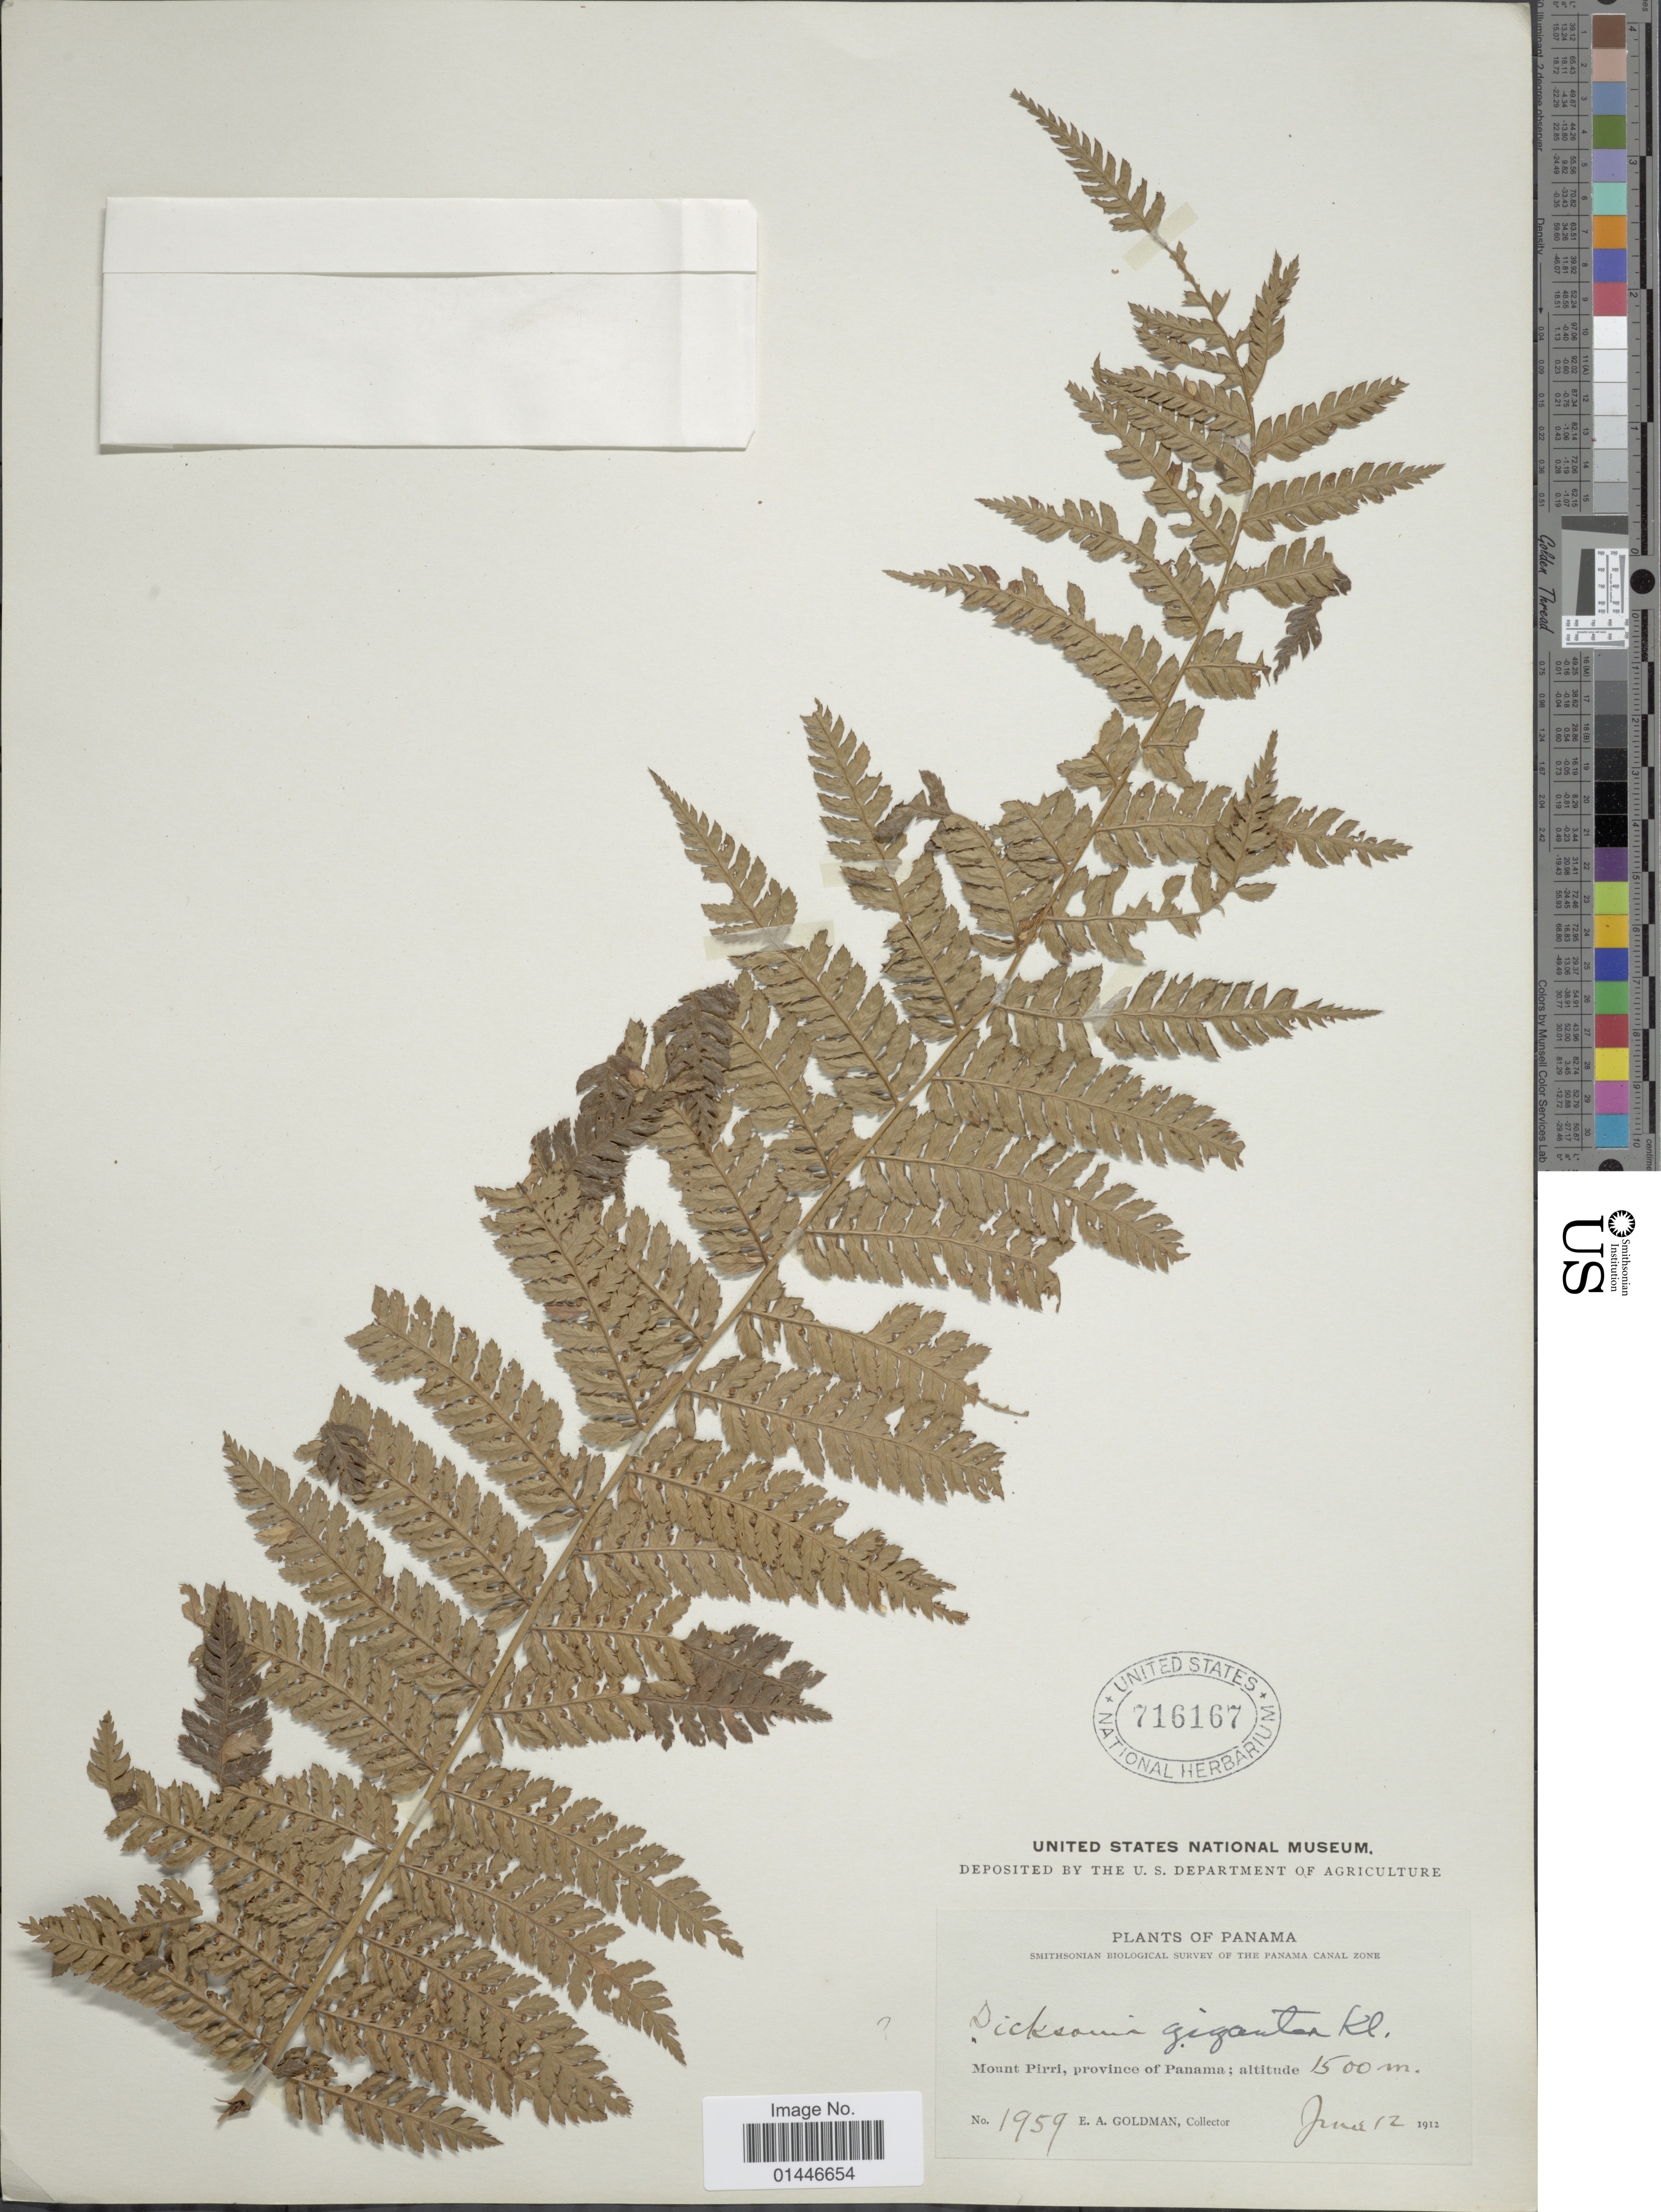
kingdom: Plantae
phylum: Tracheophyta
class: Polypodiopsida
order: Cyatheales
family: Dicksoniaceae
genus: Dicksonia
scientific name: Dicksonia gigantea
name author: H. Karst.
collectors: E. A. Goldman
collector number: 1959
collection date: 1912-06-12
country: Panama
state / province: Panamá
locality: Mount Pirri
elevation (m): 1500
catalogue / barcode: US 716167